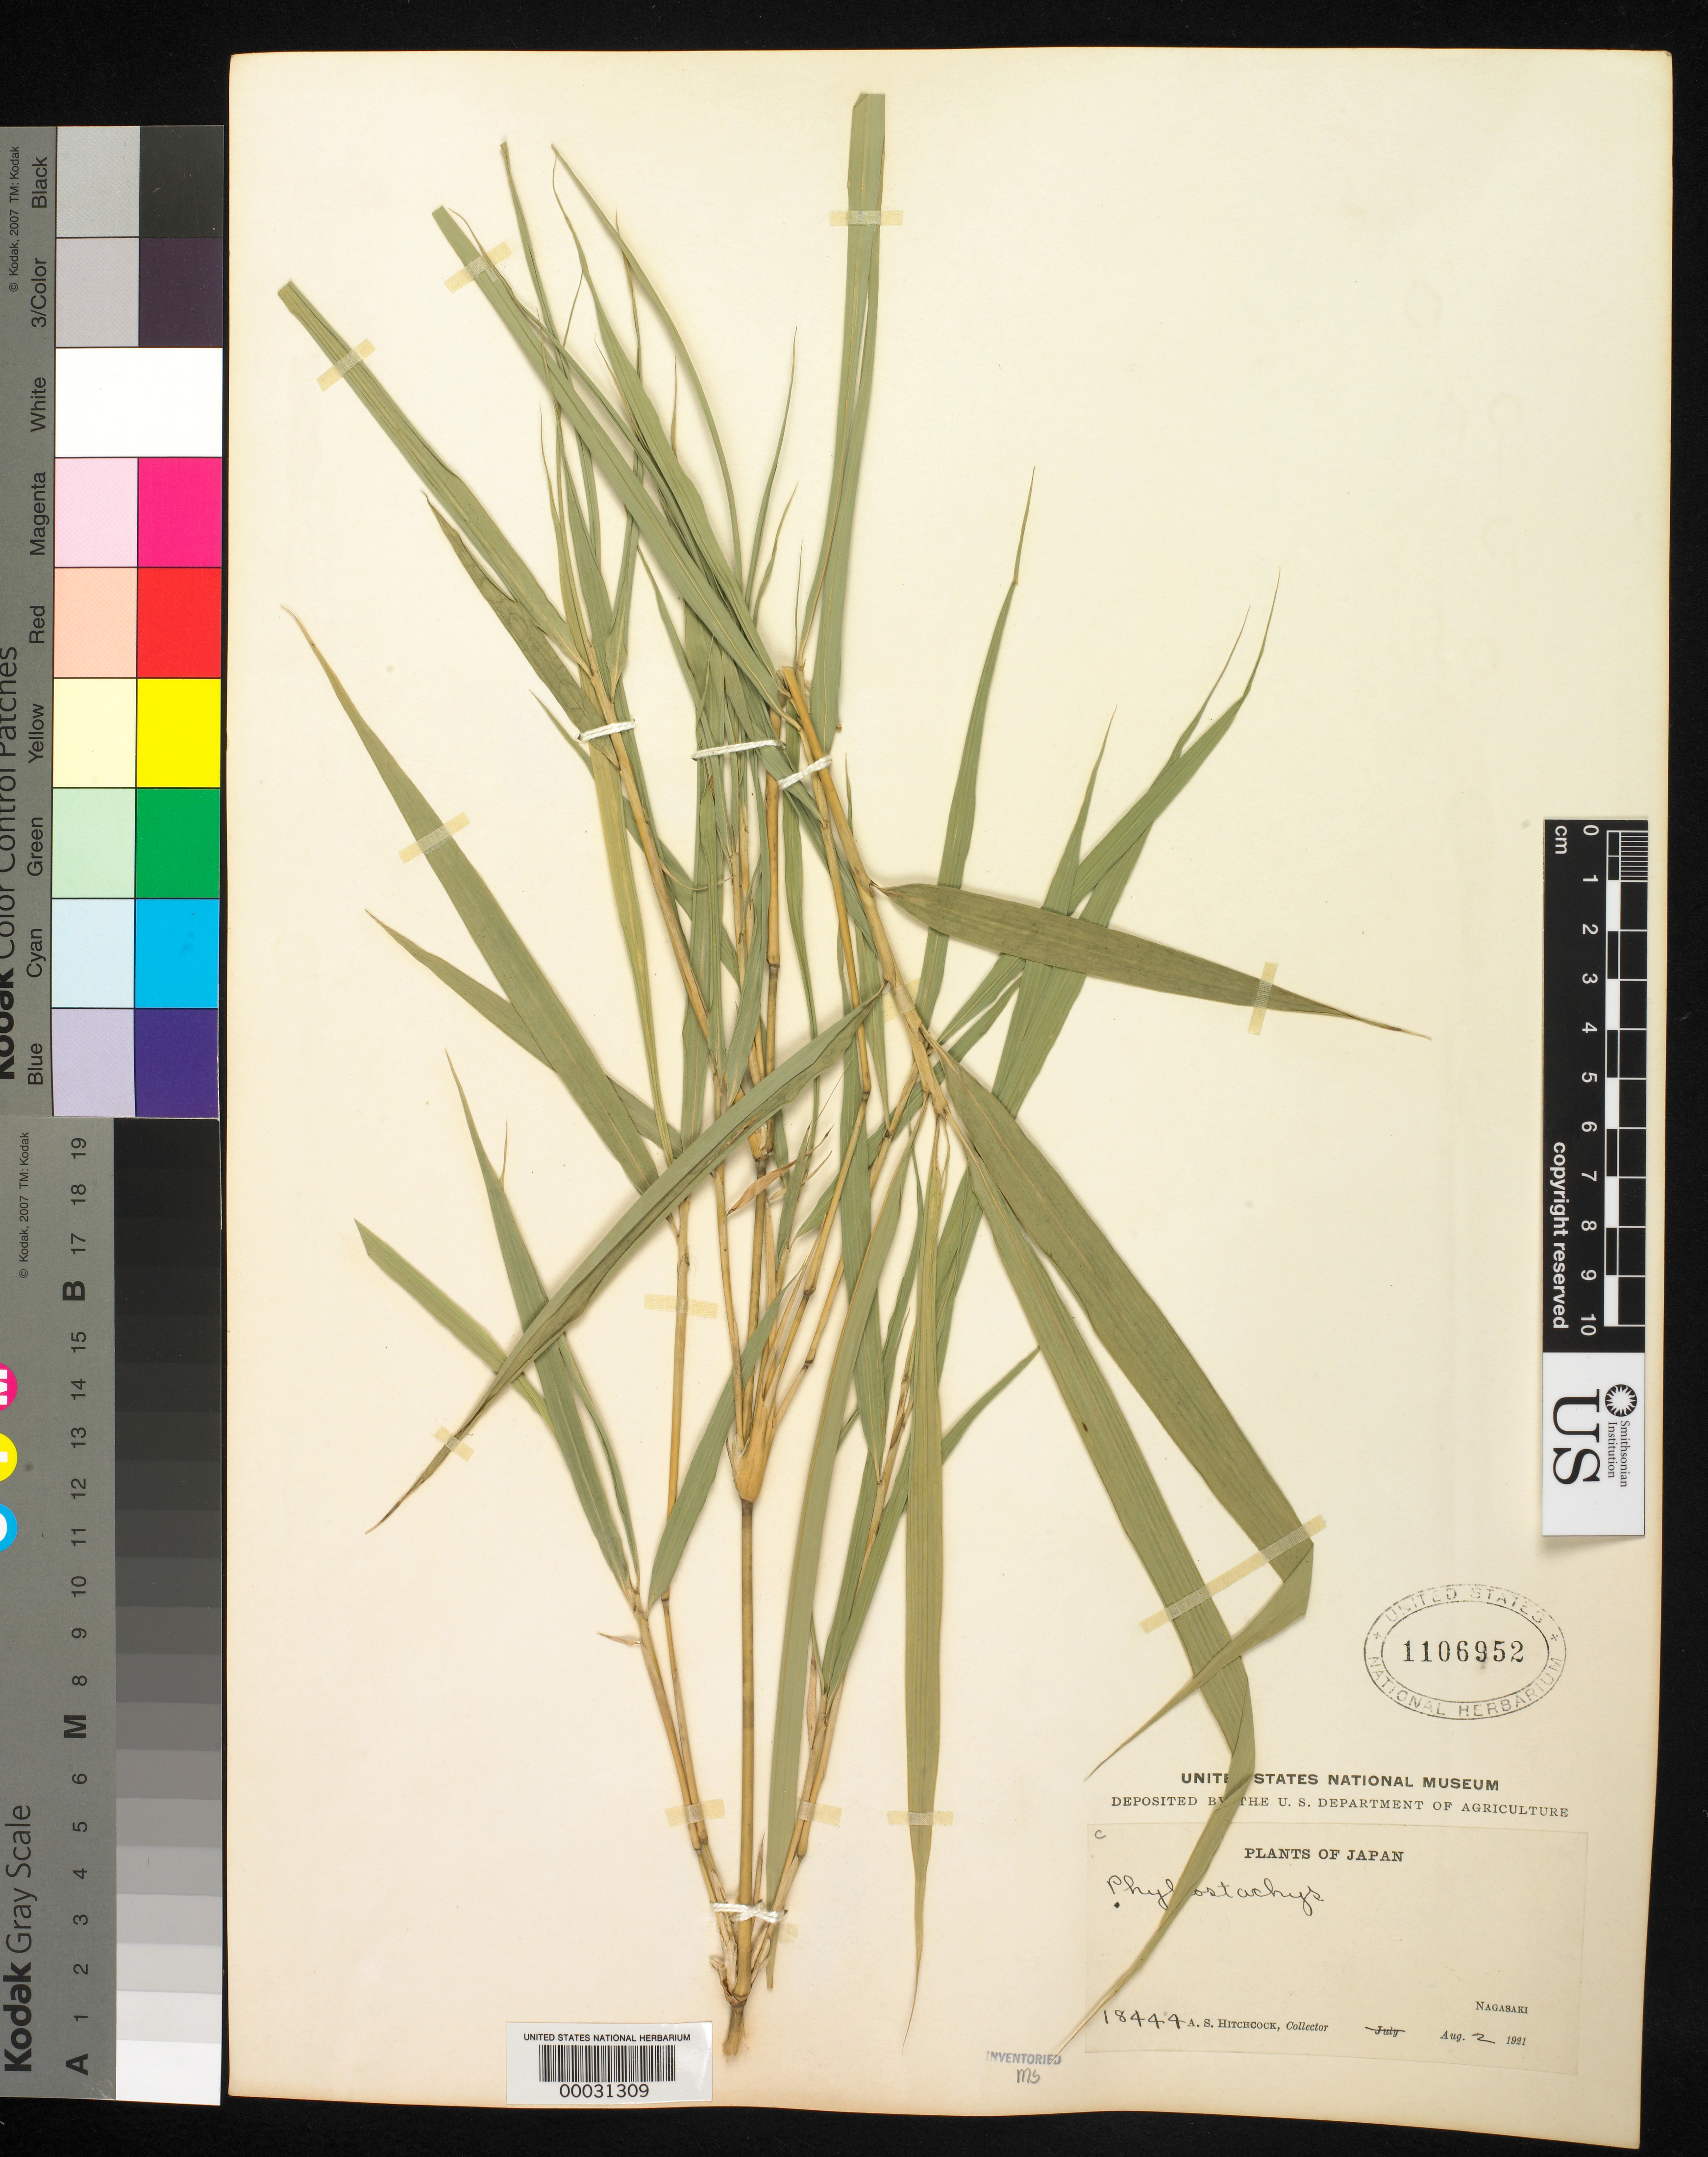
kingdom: Plantae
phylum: Tracheophyta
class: Liliopsida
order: Poales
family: Poaceae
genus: Pseudosasa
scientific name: Pseudosasa hindsii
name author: (Munro) S.L. Chen & G.Y. Sheng ex T.G. Liang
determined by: Poaceae Reorganization Project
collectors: A. S. Hitchcock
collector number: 18444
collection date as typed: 02 Aug 1921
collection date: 1921-08-02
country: Japan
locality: Nagasaki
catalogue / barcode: US 1106952